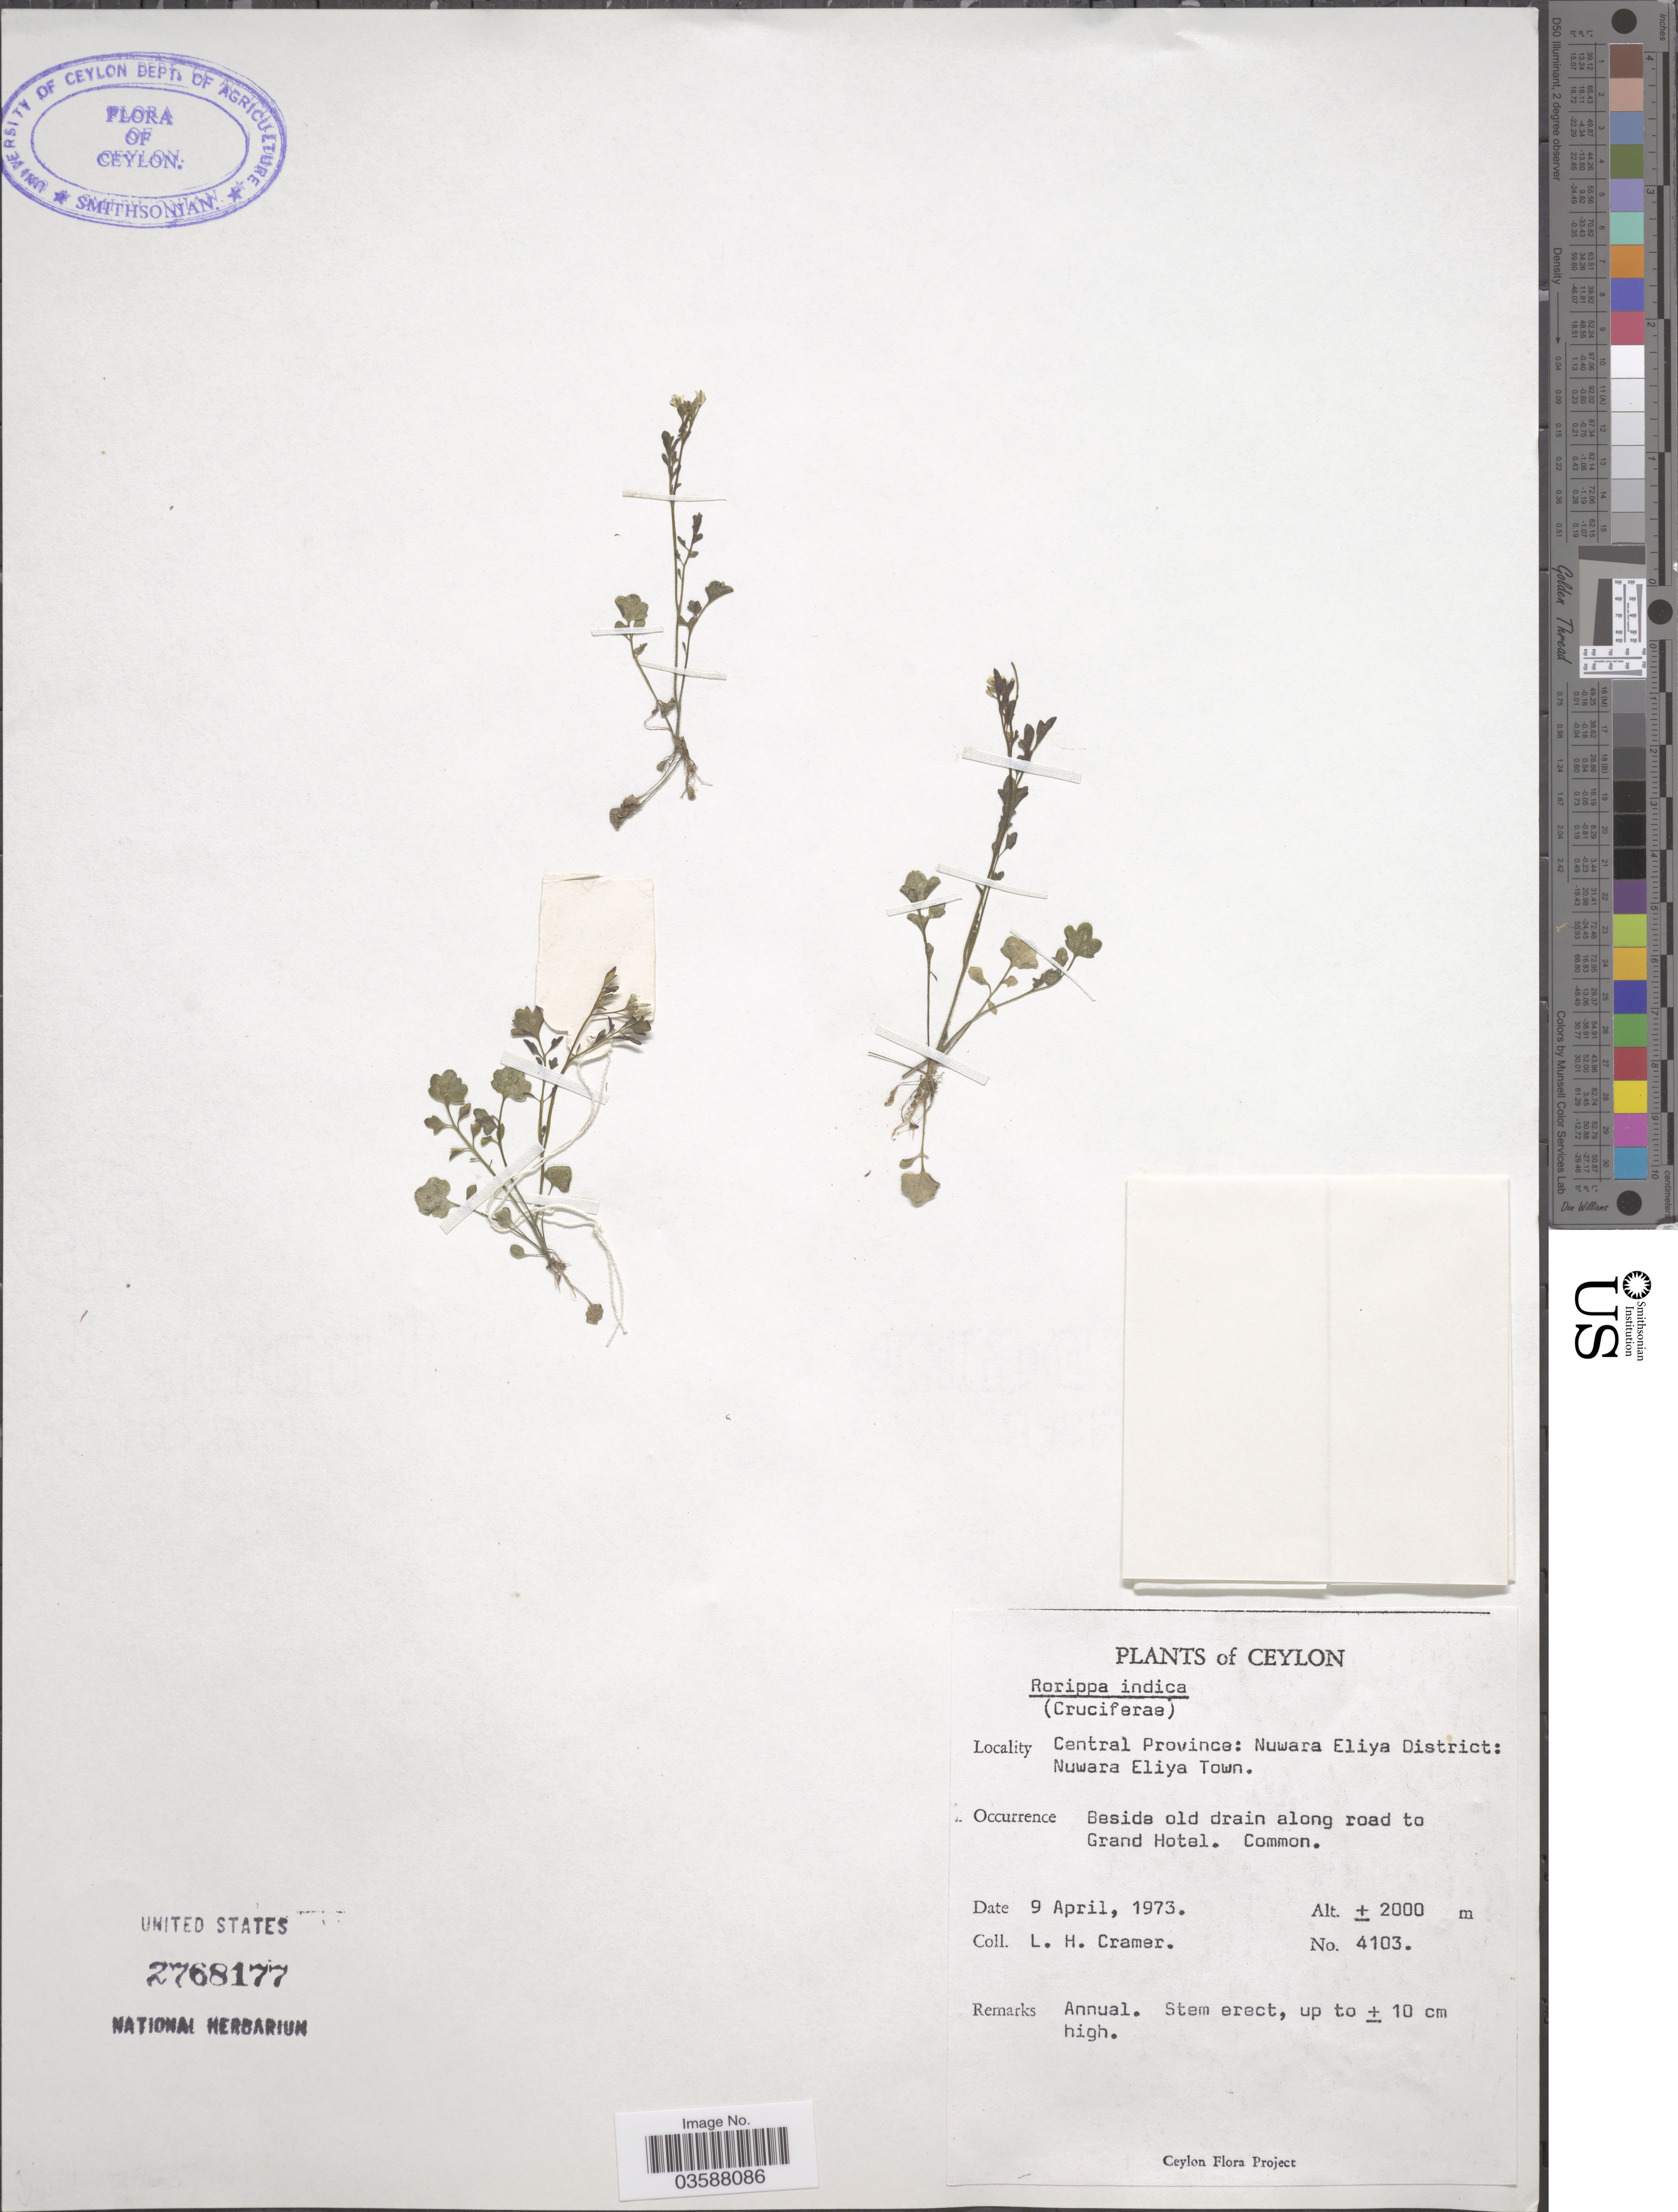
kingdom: Plantae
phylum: Tracheophyta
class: Magnoliopsida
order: Brassicales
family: Brassicaceae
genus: Rorippa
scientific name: Rorippa indica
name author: (L.) Hiern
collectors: L. H. Cramer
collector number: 4103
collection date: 1973-04-09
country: Sri Lanka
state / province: Central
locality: Ceylon. Nuwara Eliya District: Nuwara Eliya Town. Beside old drain along road to Grand Hotel.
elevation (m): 2000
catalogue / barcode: US 2768177